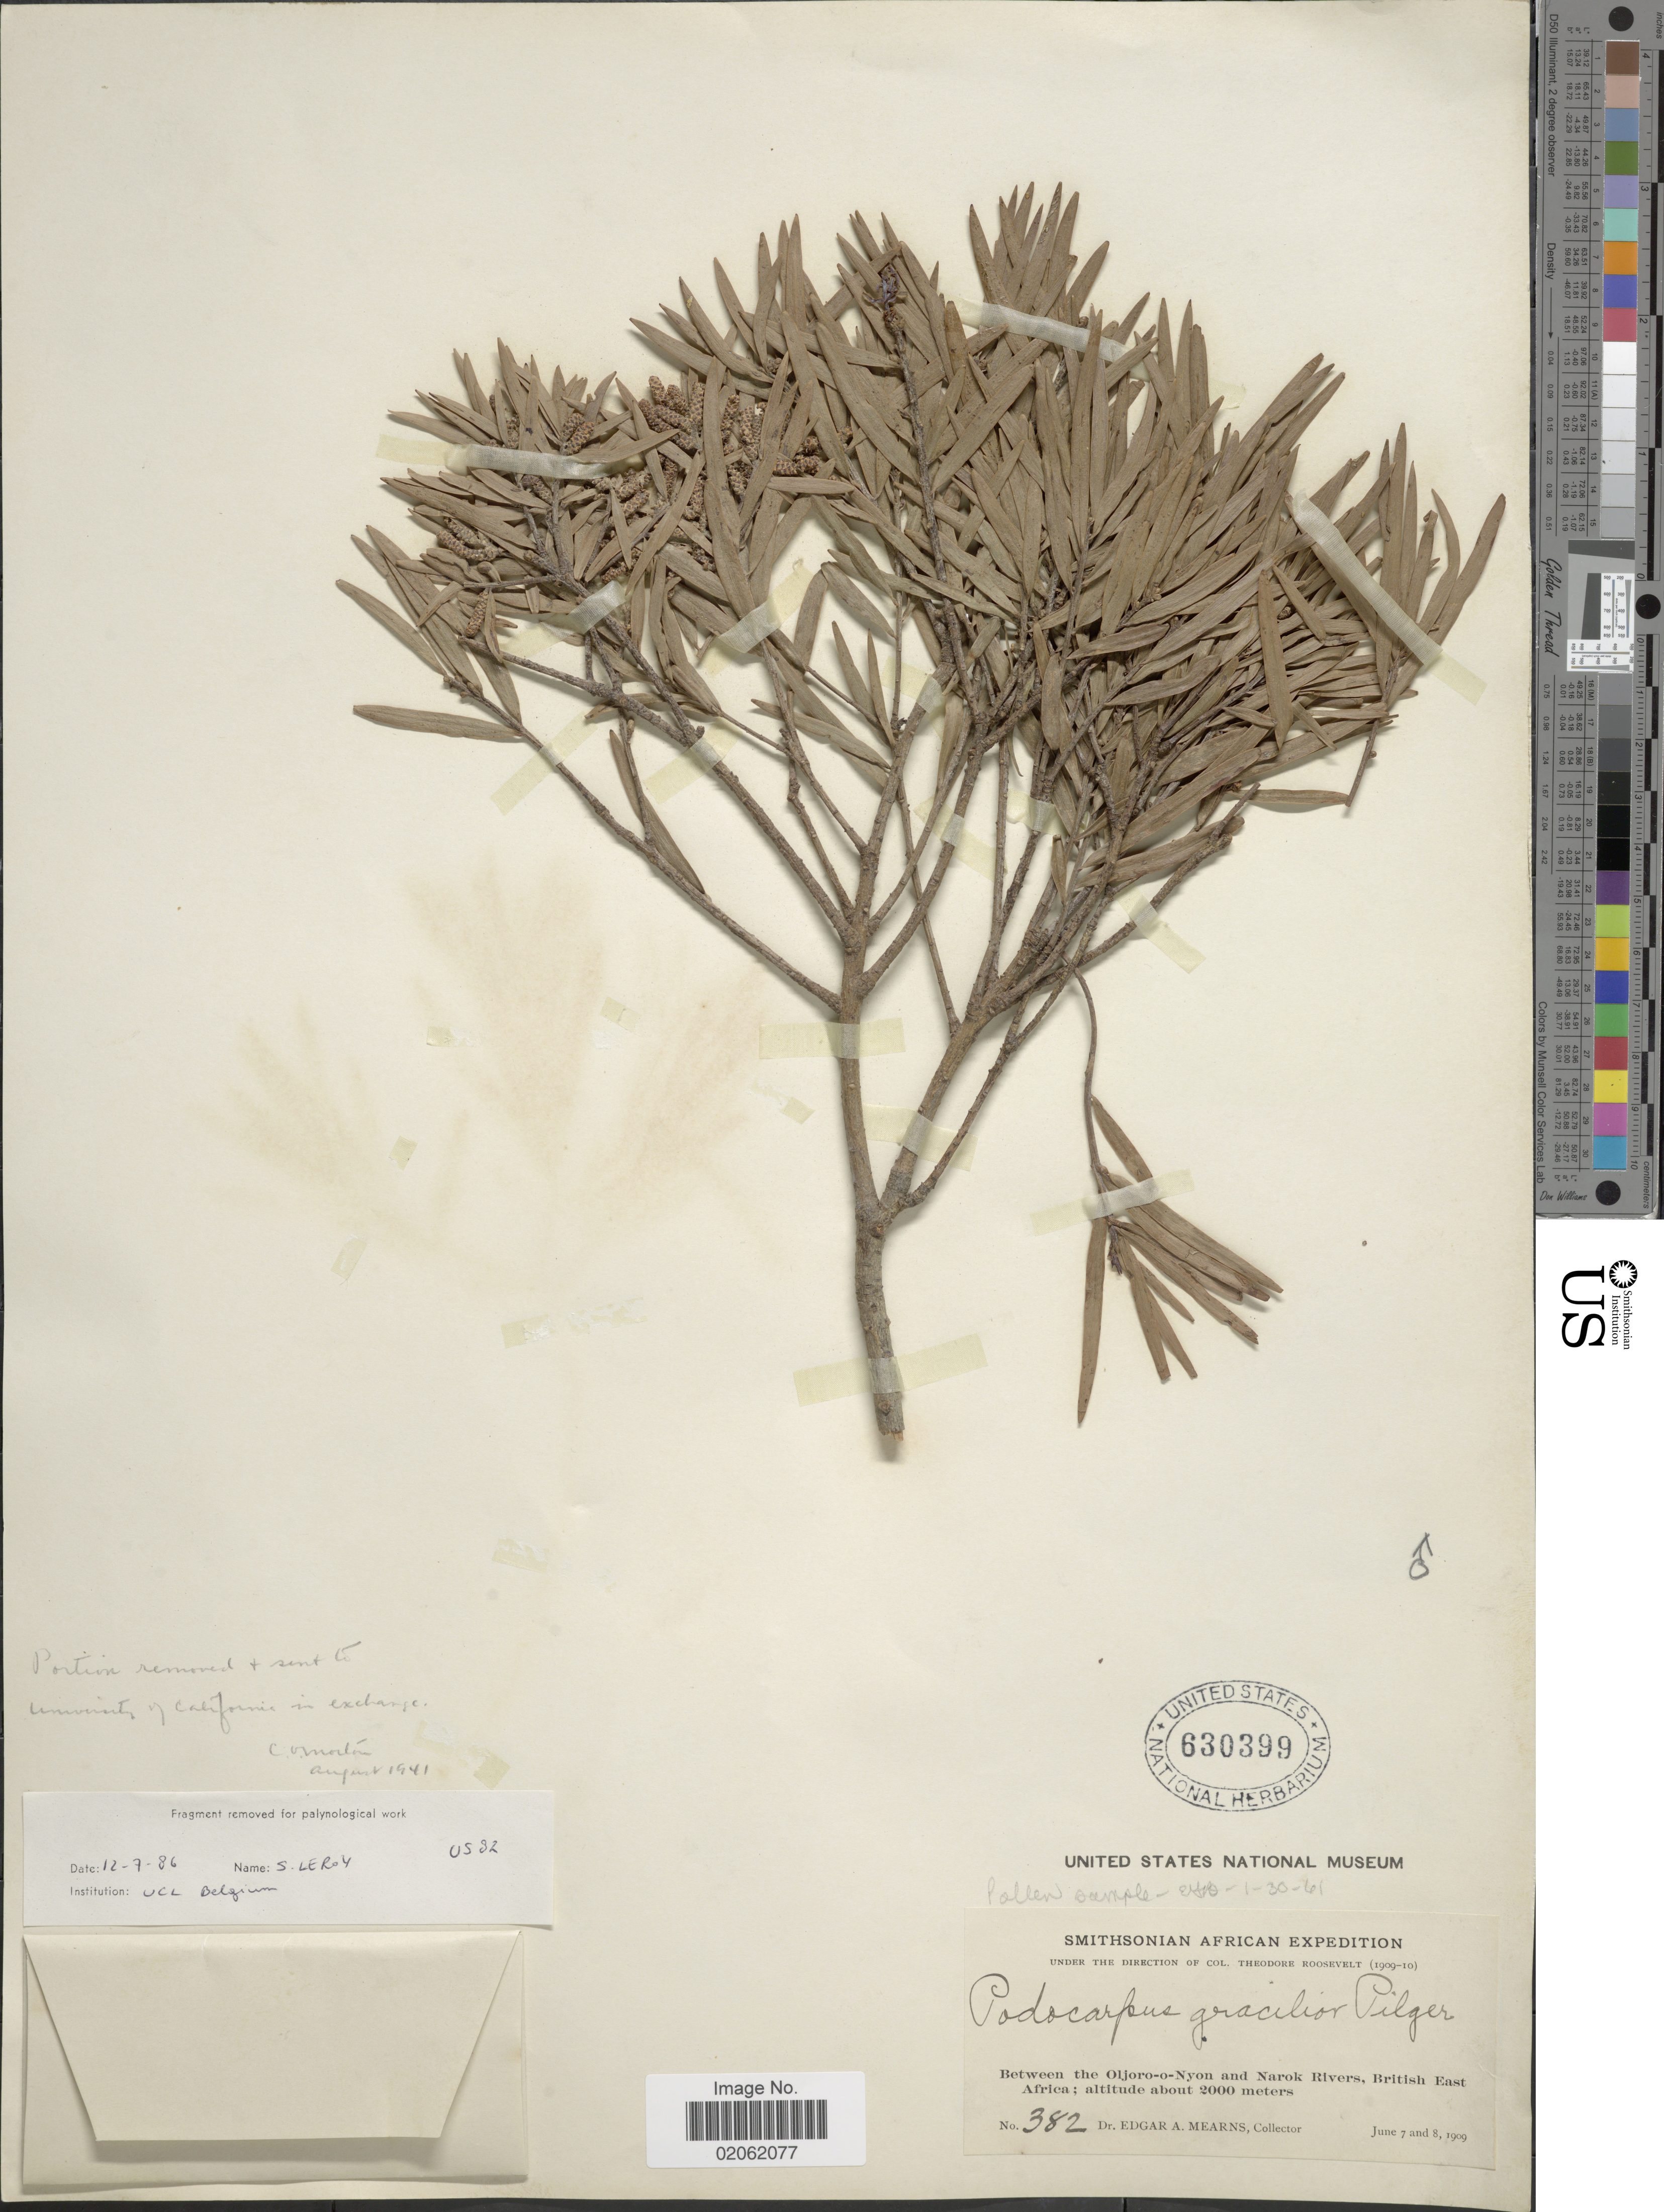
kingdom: Plantae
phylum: Tracheophyta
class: Pinopsida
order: Pinales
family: Podocarpaceae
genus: Podocarpus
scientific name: Podocarpus gracilior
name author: Pilg.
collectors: E. A. Mearns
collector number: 382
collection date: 1909-06-07/1909-06-08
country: Kenya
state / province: Narok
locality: Between the Oljoro-o-Nyon and Narok Rivers, British East Africa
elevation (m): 2000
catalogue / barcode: US 630399